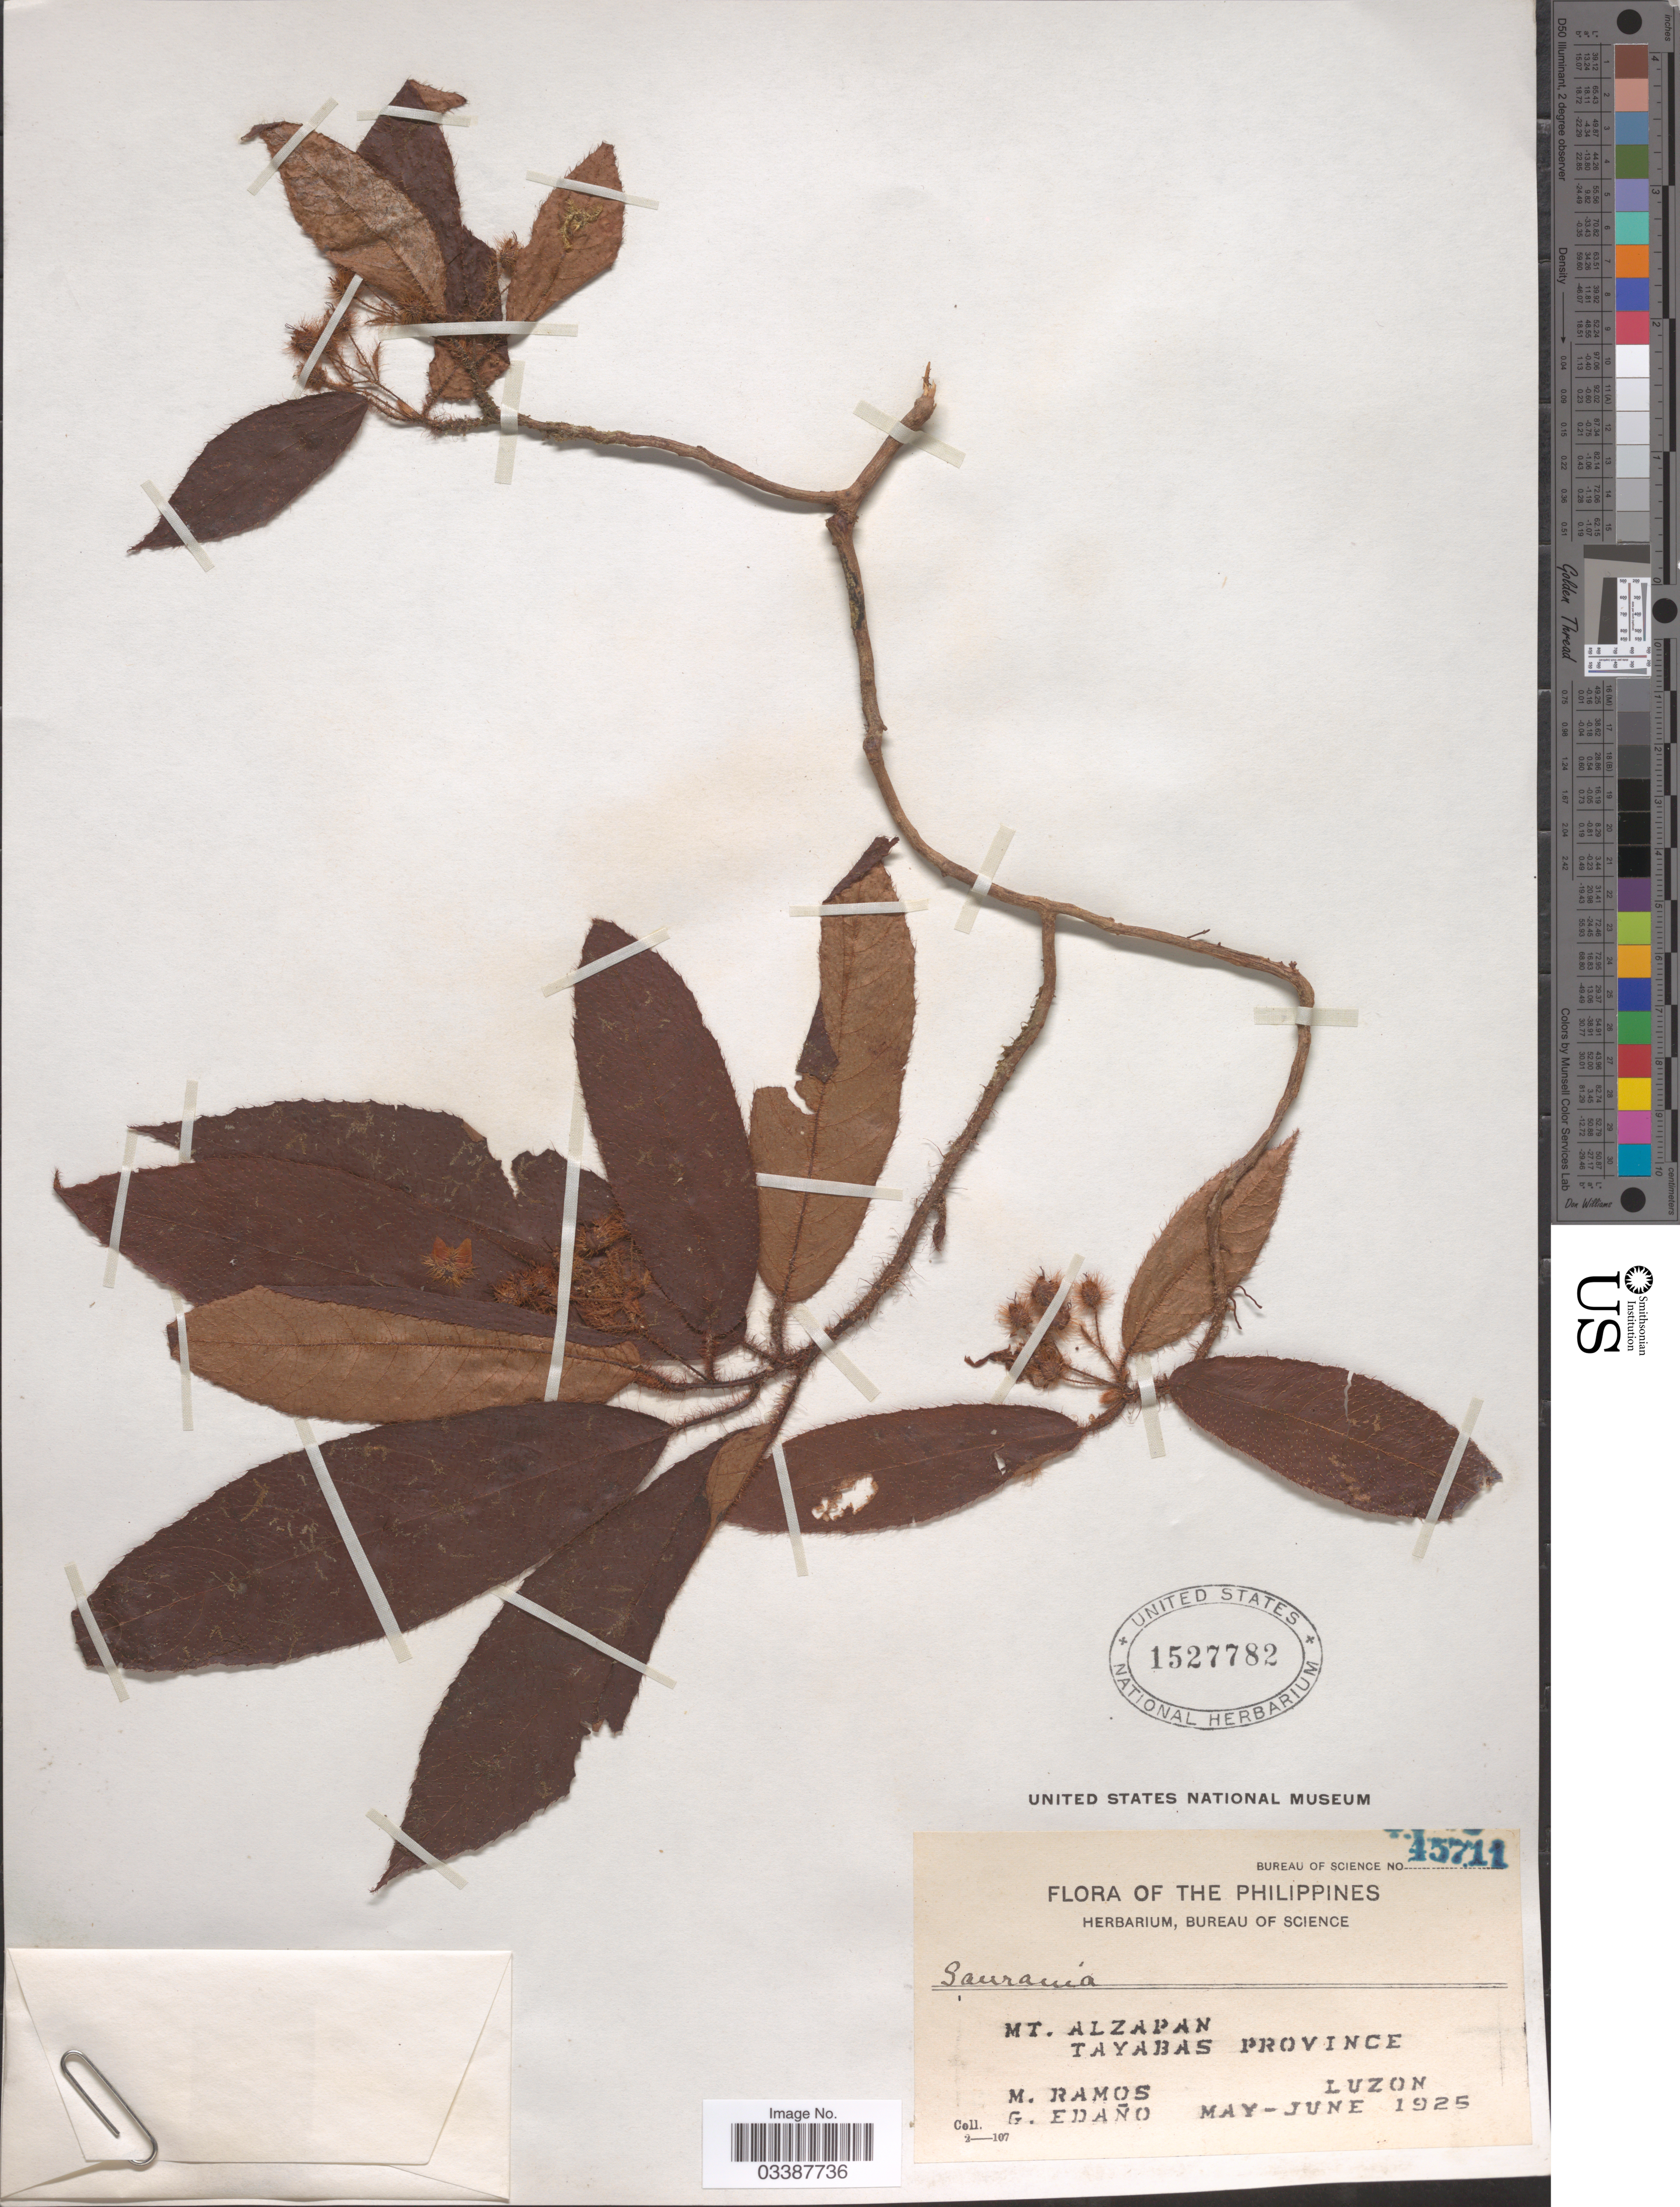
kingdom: Plantae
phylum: Tracheophyta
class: Magnoliopsida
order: Ericales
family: Actinidiaceae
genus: Saurauia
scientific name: Saurauia sp.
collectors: M. Ramos & G. Edaño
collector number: Bureau of Science 45711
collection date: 1925-05/1925-06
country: Philippines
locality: Mt. Alzapan. Tayabas Province. Luzon.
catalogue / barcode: US 1527782